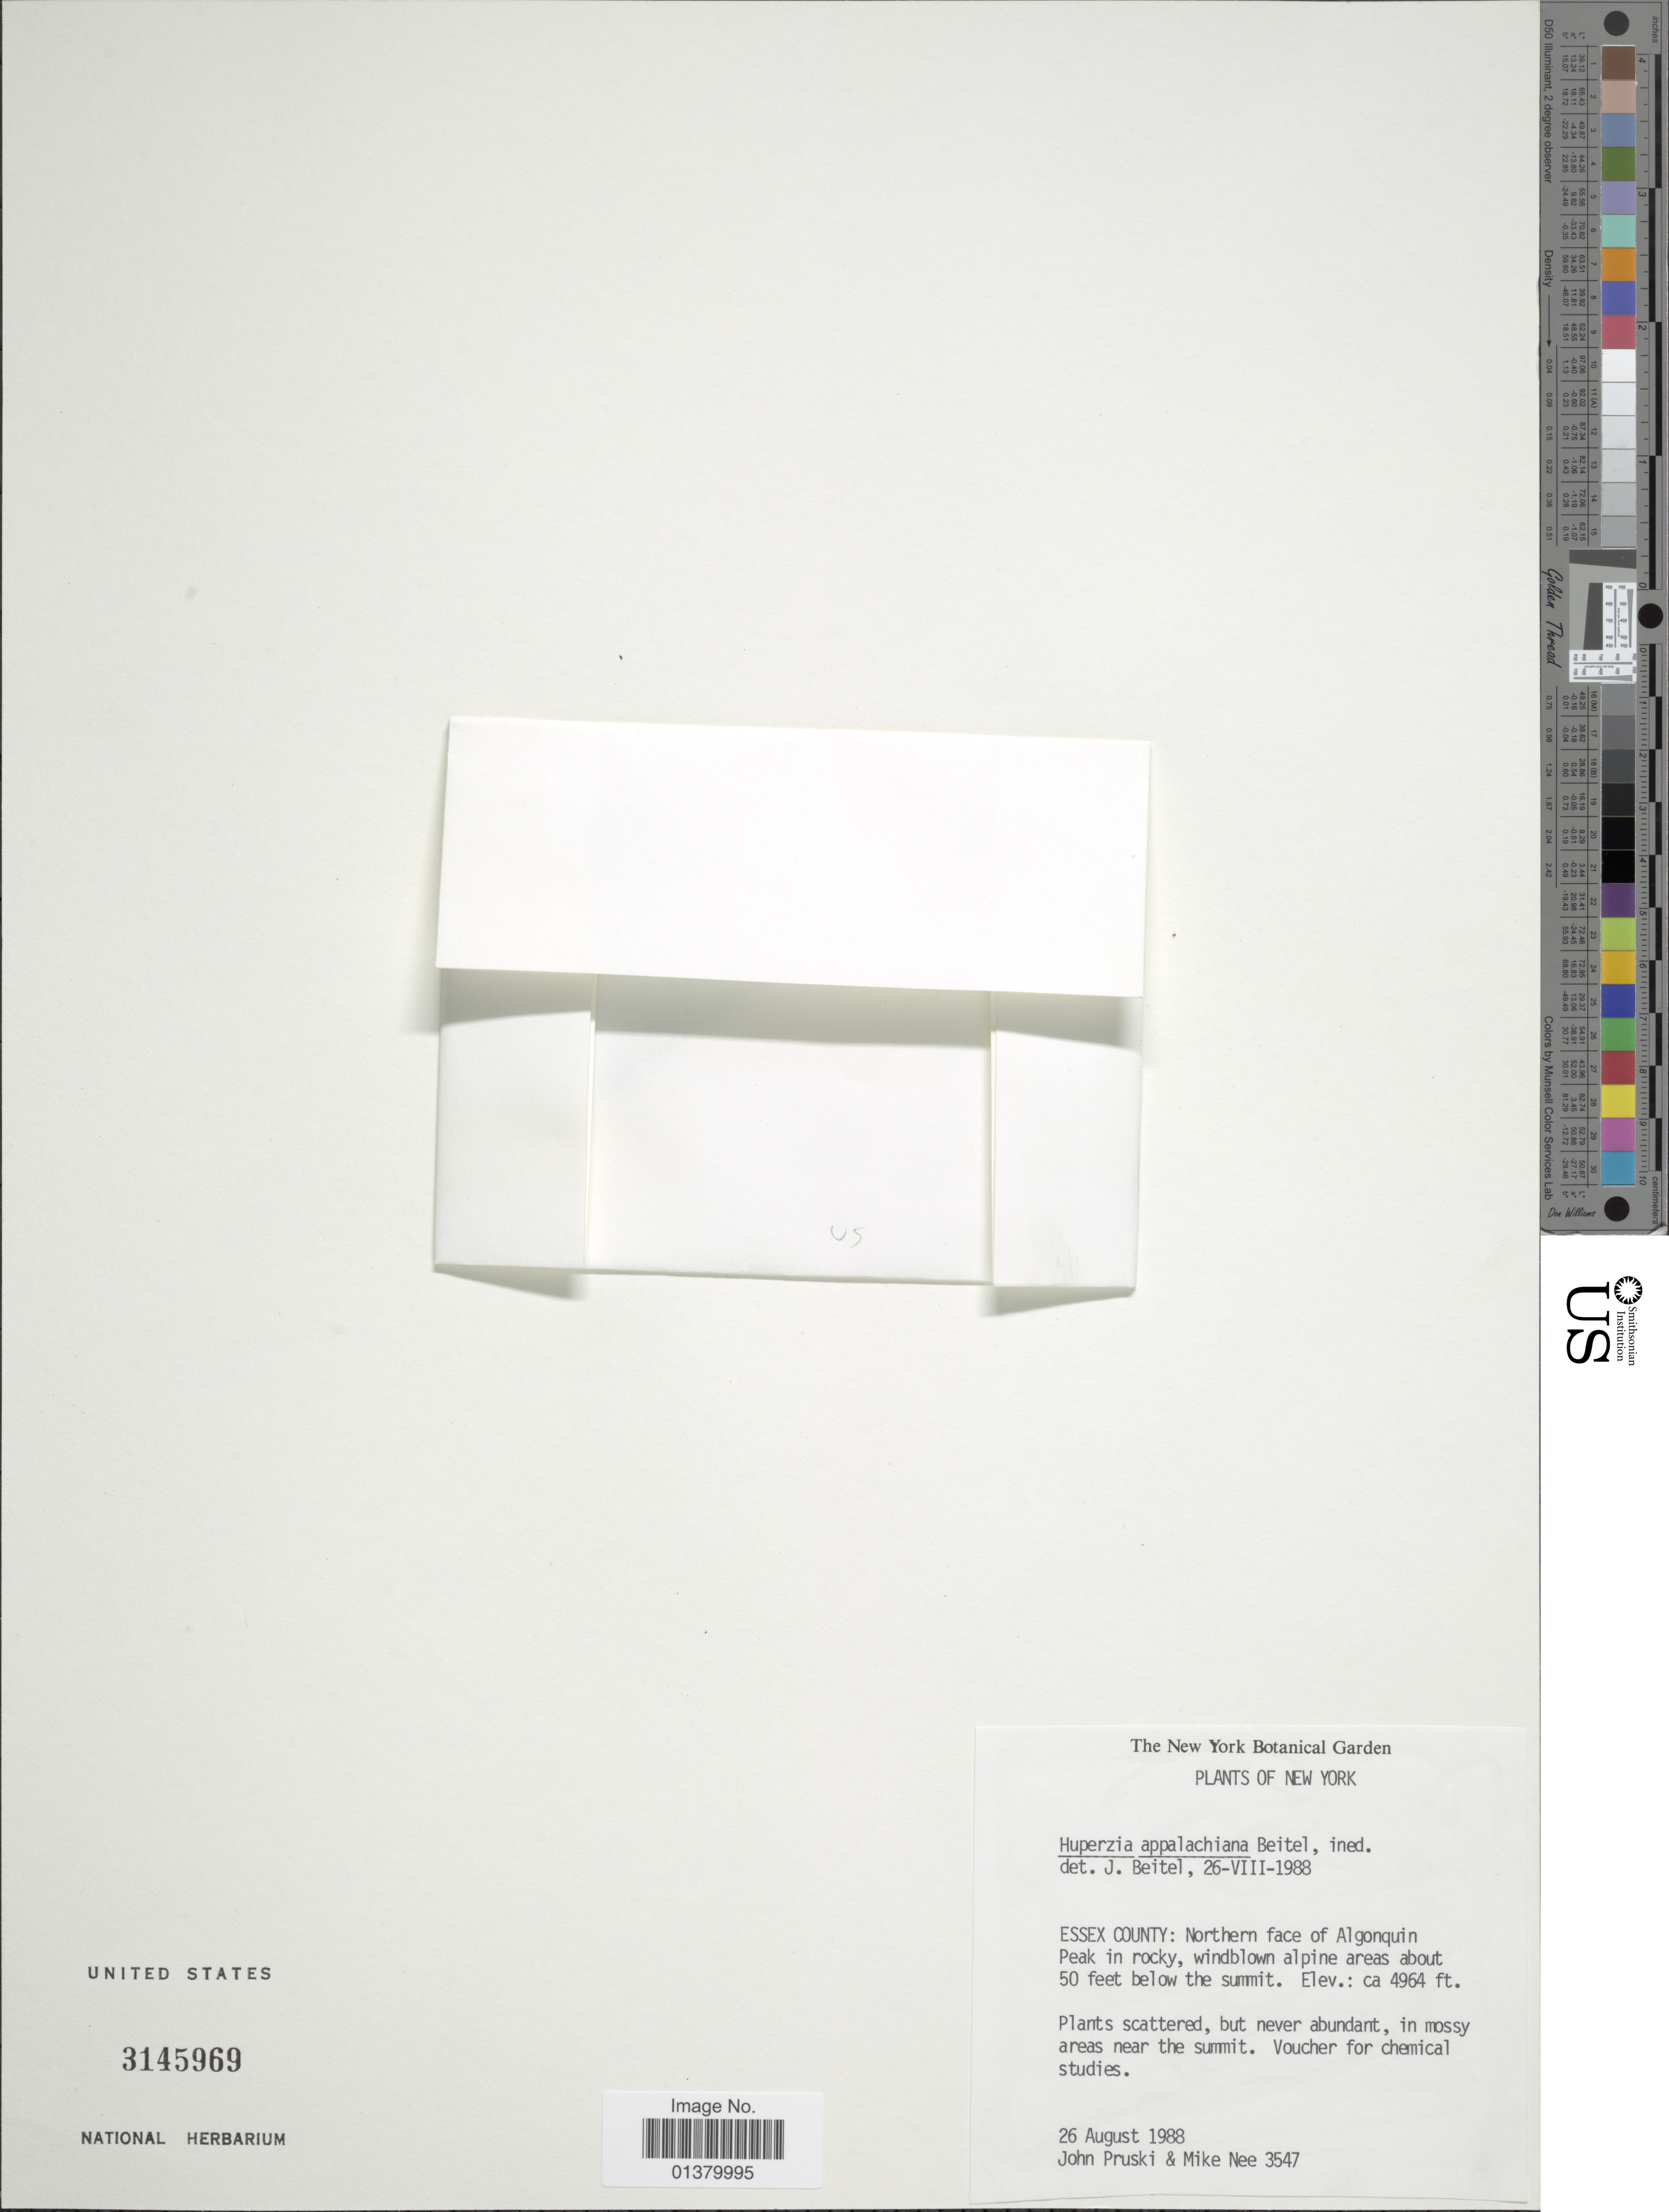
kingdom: Plantae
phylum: Tracheophyta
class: Lycopodiopsida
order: Lycopodiales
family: Lycopodiaceae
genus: Huperzia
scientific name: Huperzia appalachiana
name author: Beitel & Mickel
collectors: J. F. Pruski & M. Nee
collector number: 3547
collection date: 1988-08-26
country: United States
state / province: New York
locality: Essex County: Northern face of Algonquin Peak in rock, windblown alpine areas about 50 feet below the summit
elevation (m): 1513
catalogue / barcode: US 3145969